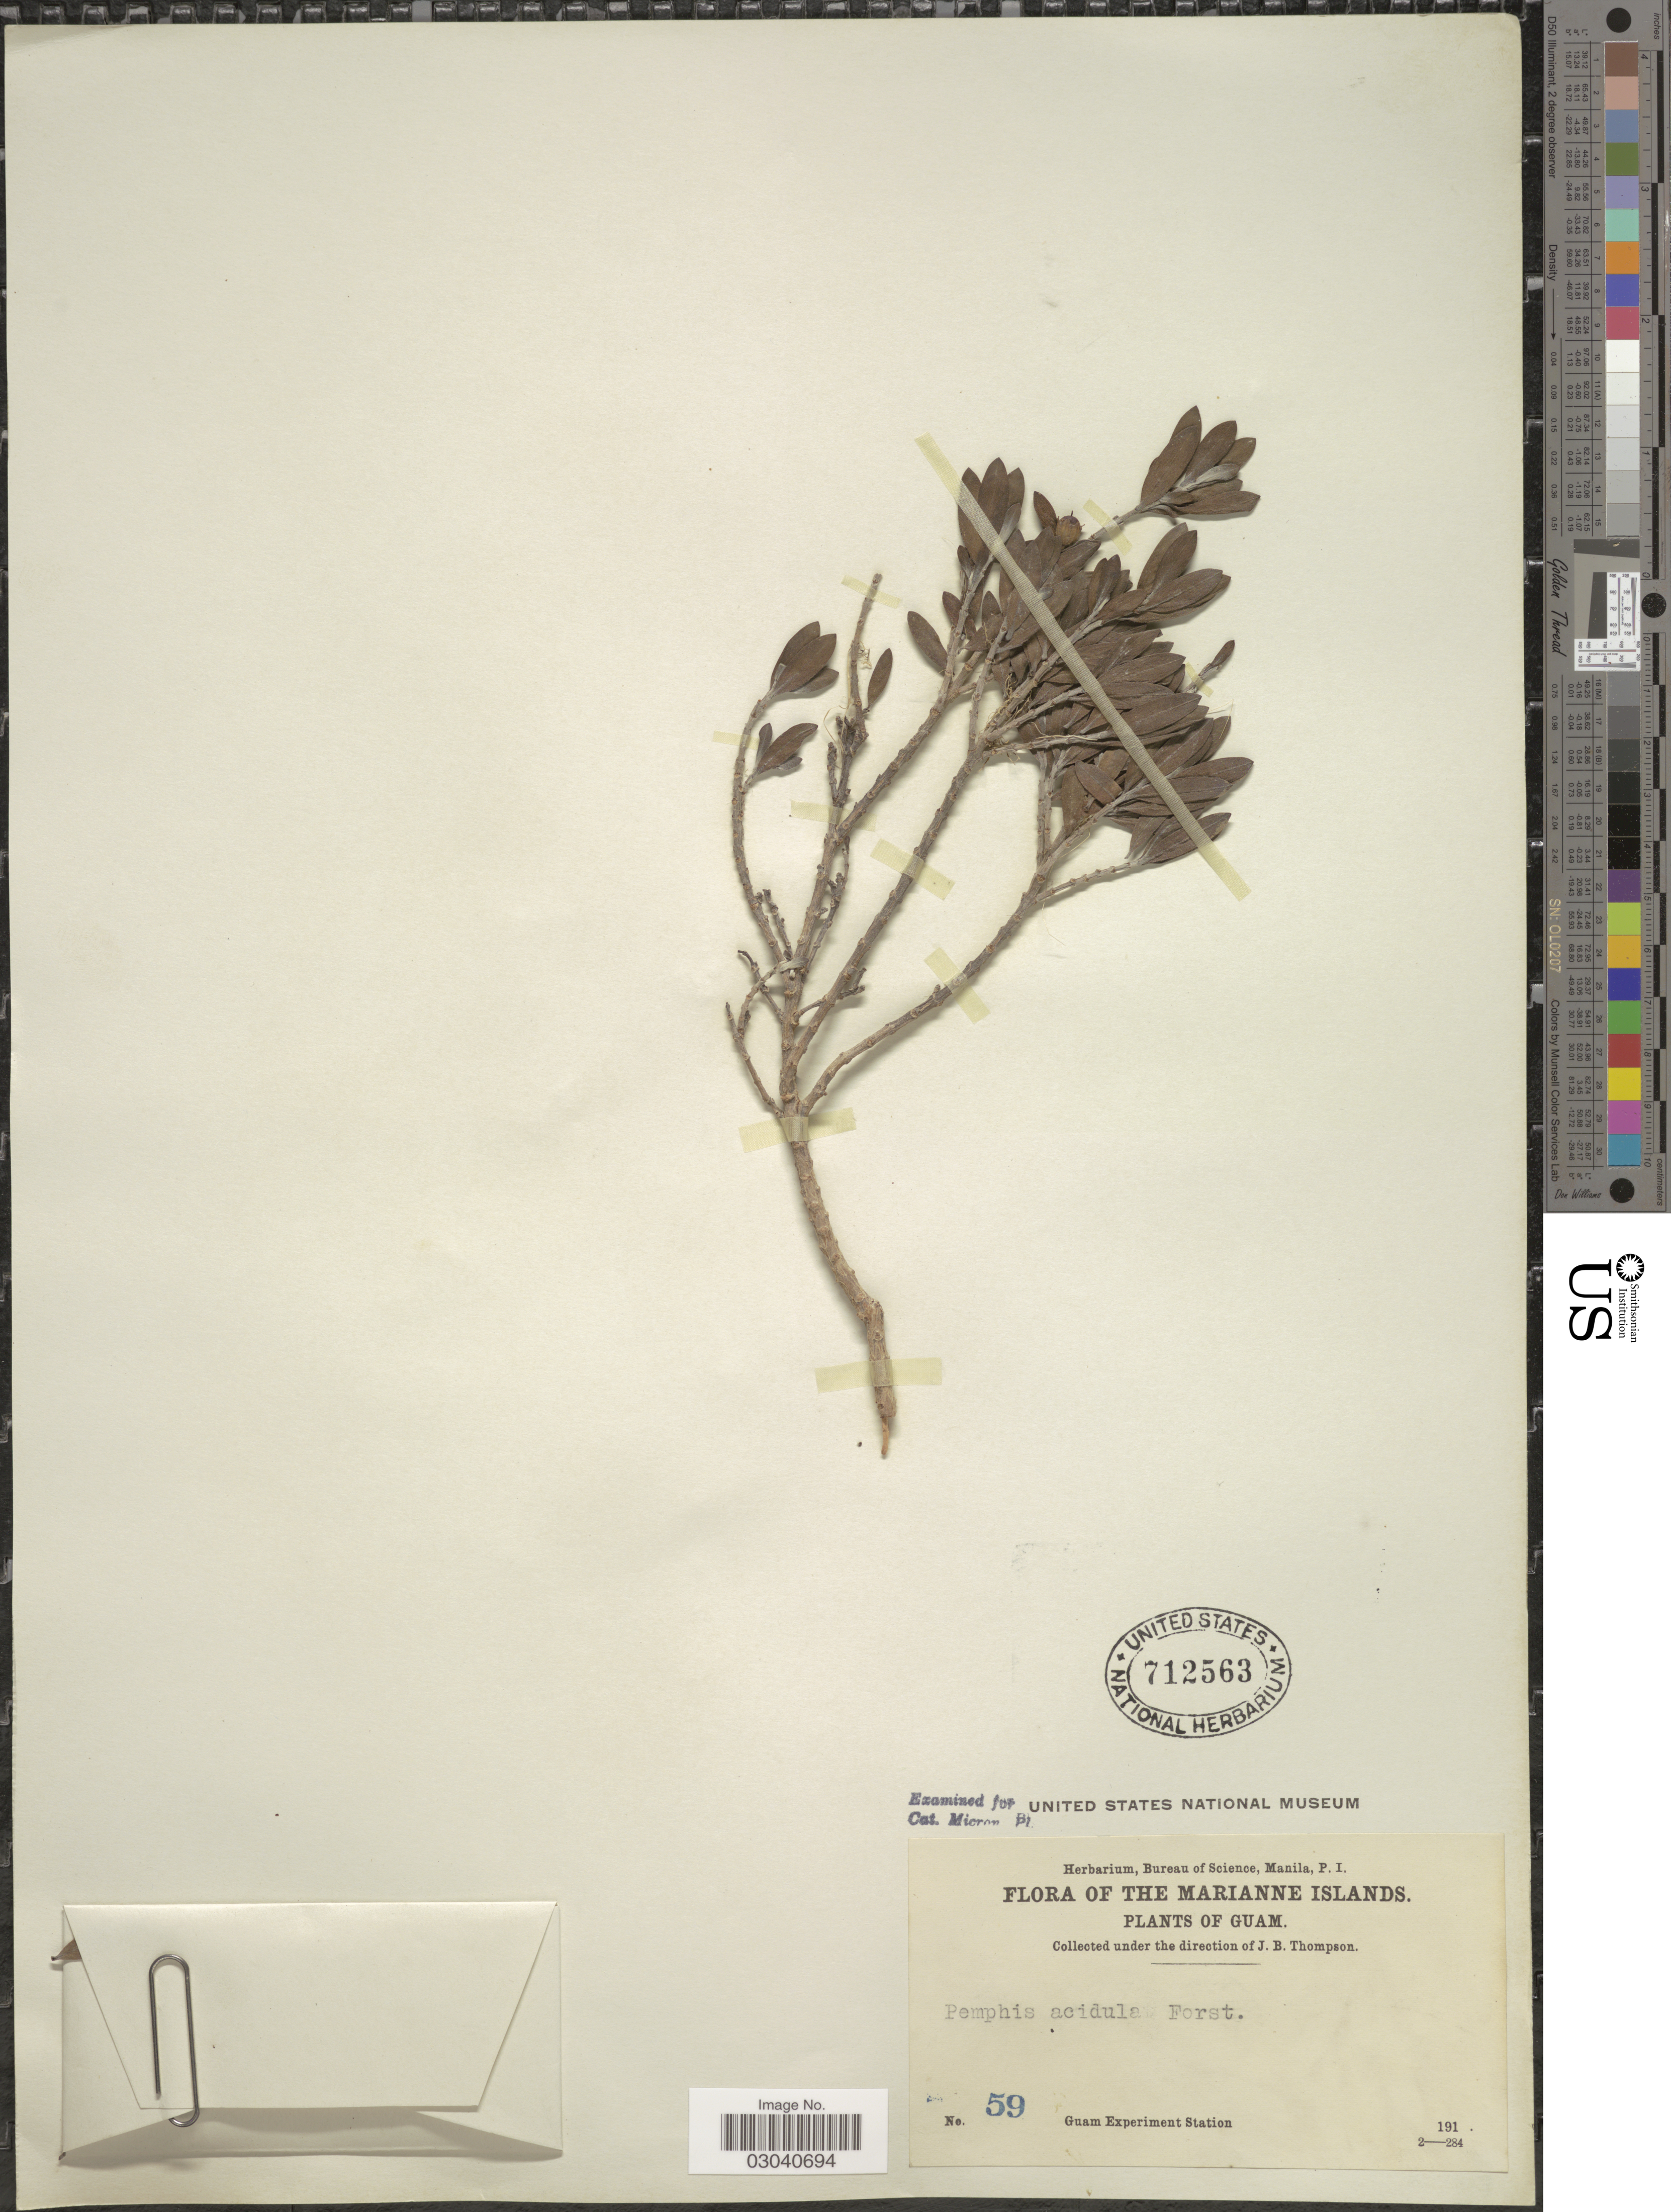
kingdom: Plantae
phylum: Tracheophyta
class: Magnoliopsida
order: Myrtales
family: Lythraceae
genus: Pemphis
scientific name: Pemphis acidula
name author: J.R. Forst. & G. Forst.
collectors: Guam Exp. Sta.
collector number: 59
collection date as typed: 191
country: Guam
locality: Marianne Islands.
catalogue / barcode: US 712563